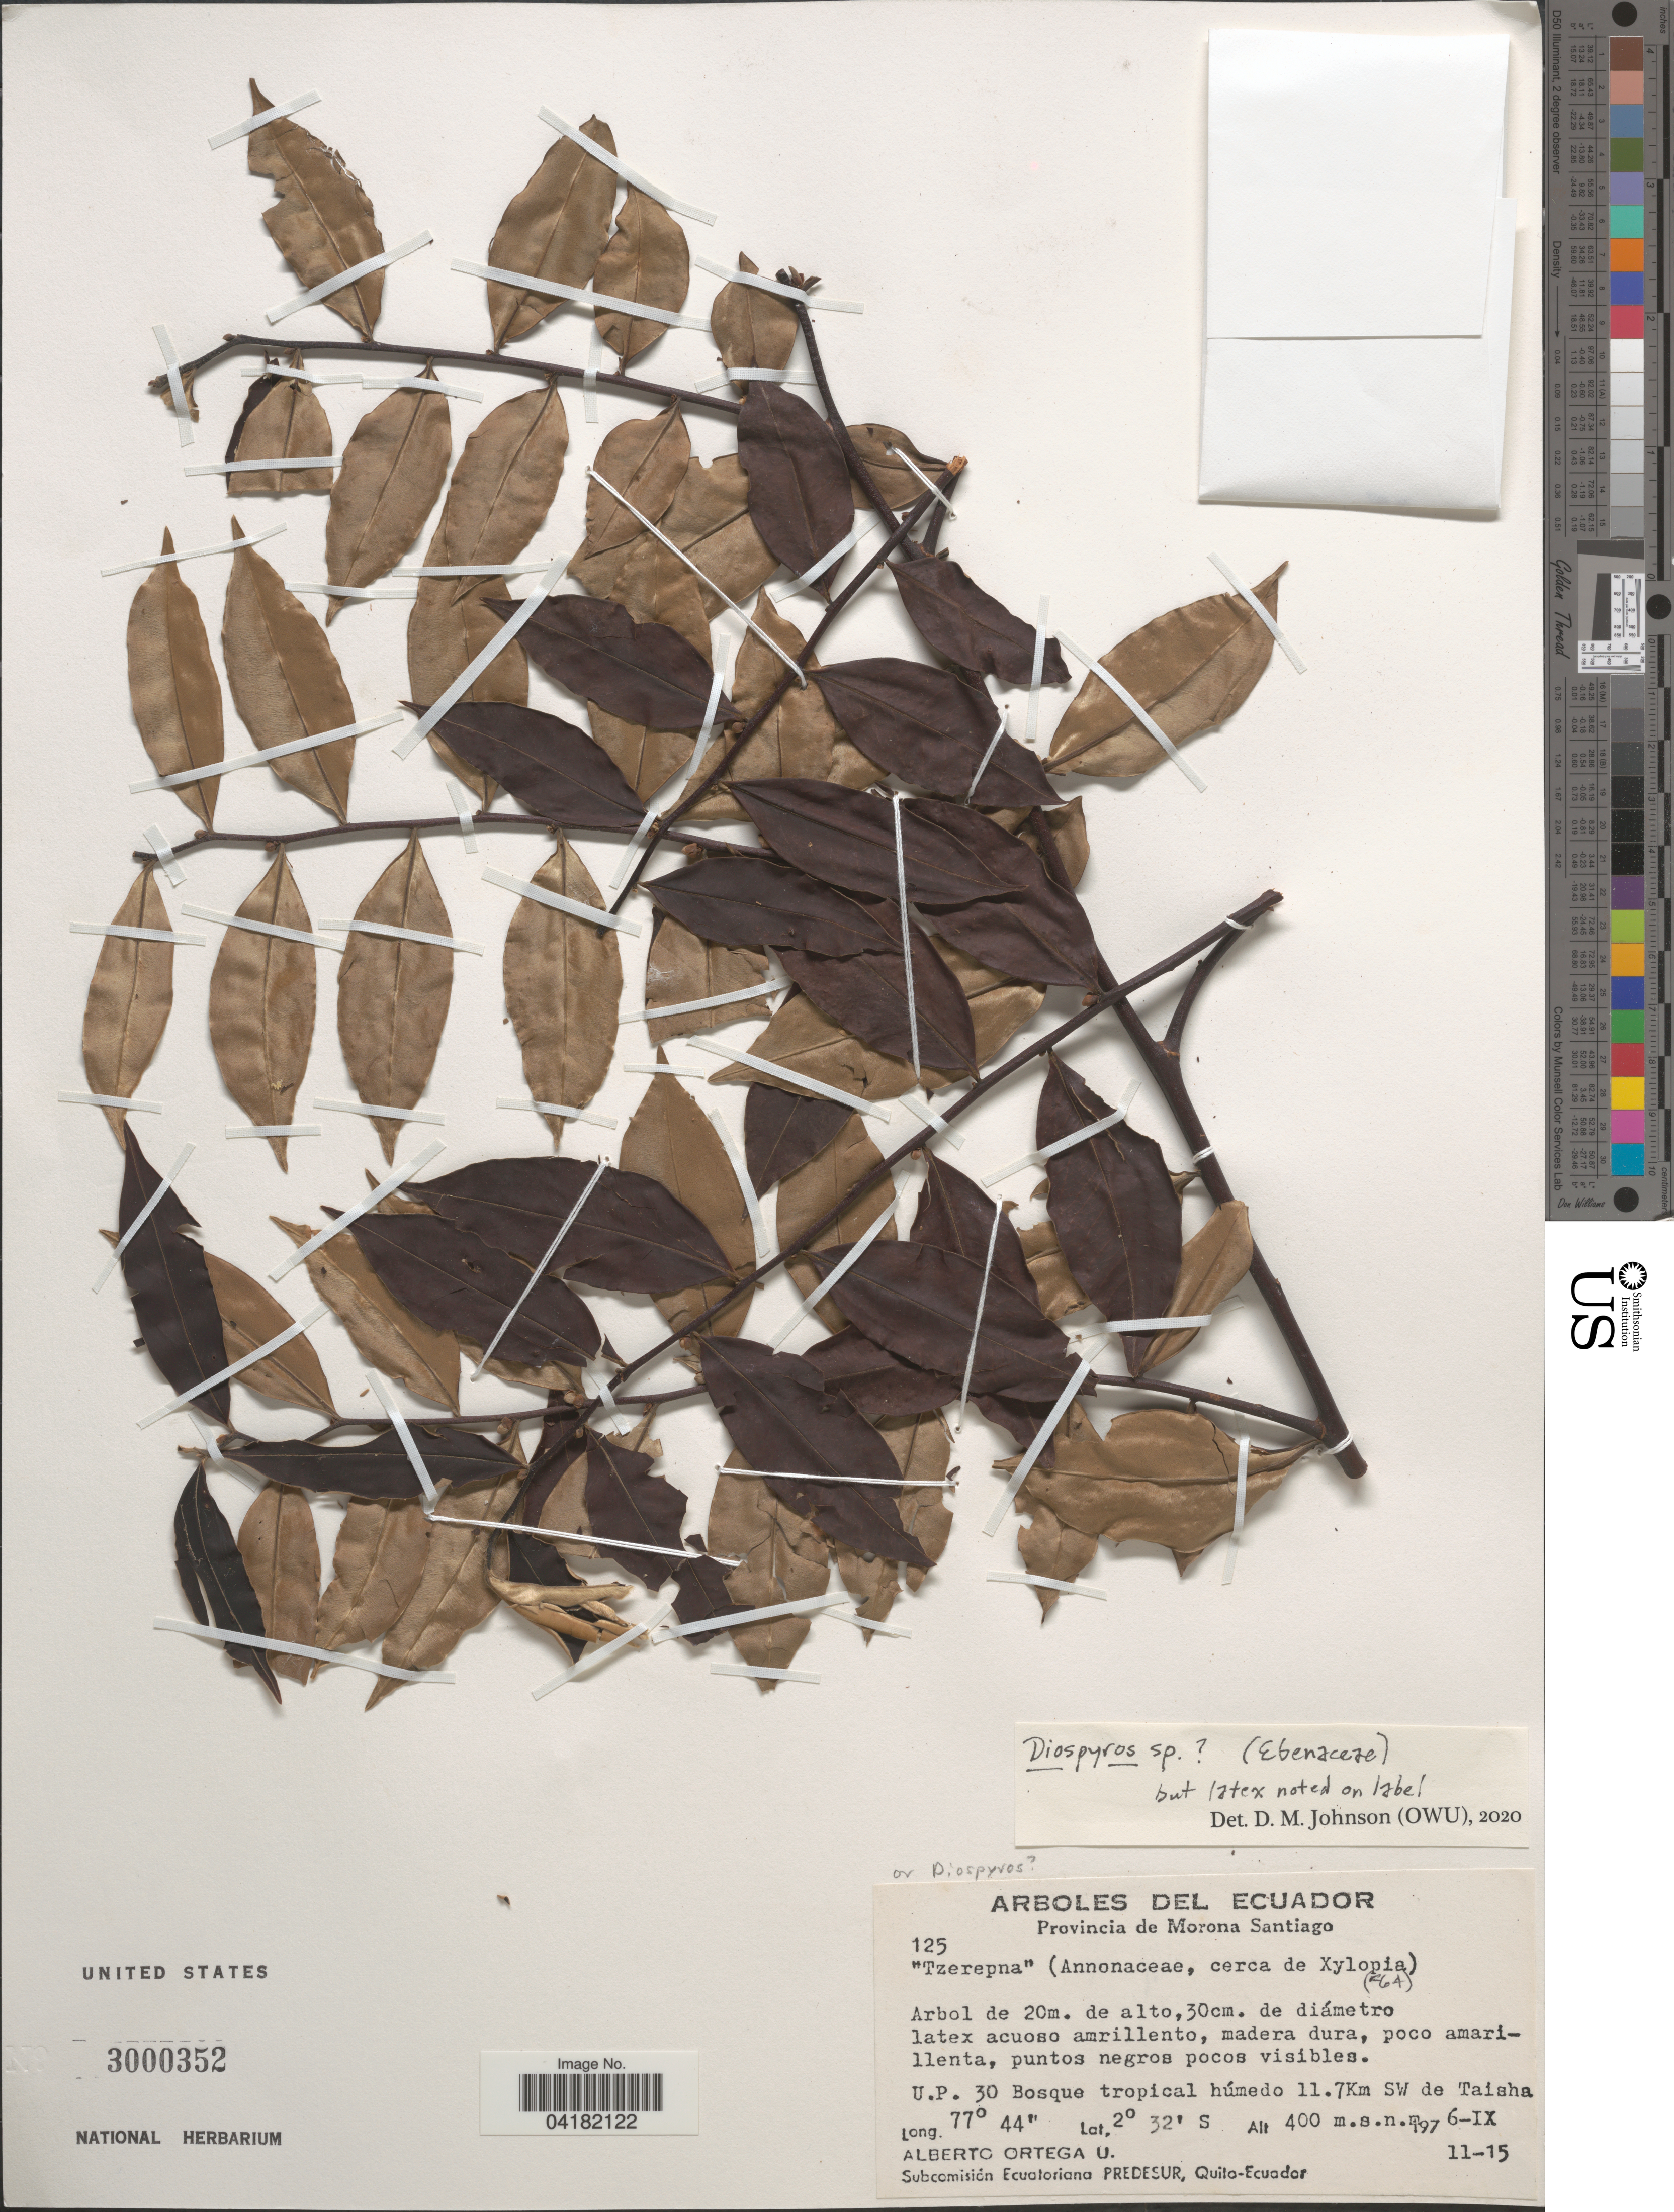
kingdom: Plantae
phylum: Tracheophyta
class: Magnoliopsida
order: Ericales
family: Ebenaceae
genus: Diospyros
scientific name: Diospyros sp.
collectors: A. T. Ortega U.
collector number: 11-15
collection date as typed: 6-IX-197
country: Ecuador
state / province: Morona-Santiago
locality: U.P. 30 Bosque tropical húmedo 11.7Km SW de Taisha.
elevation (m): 400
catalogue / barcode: US 3000352